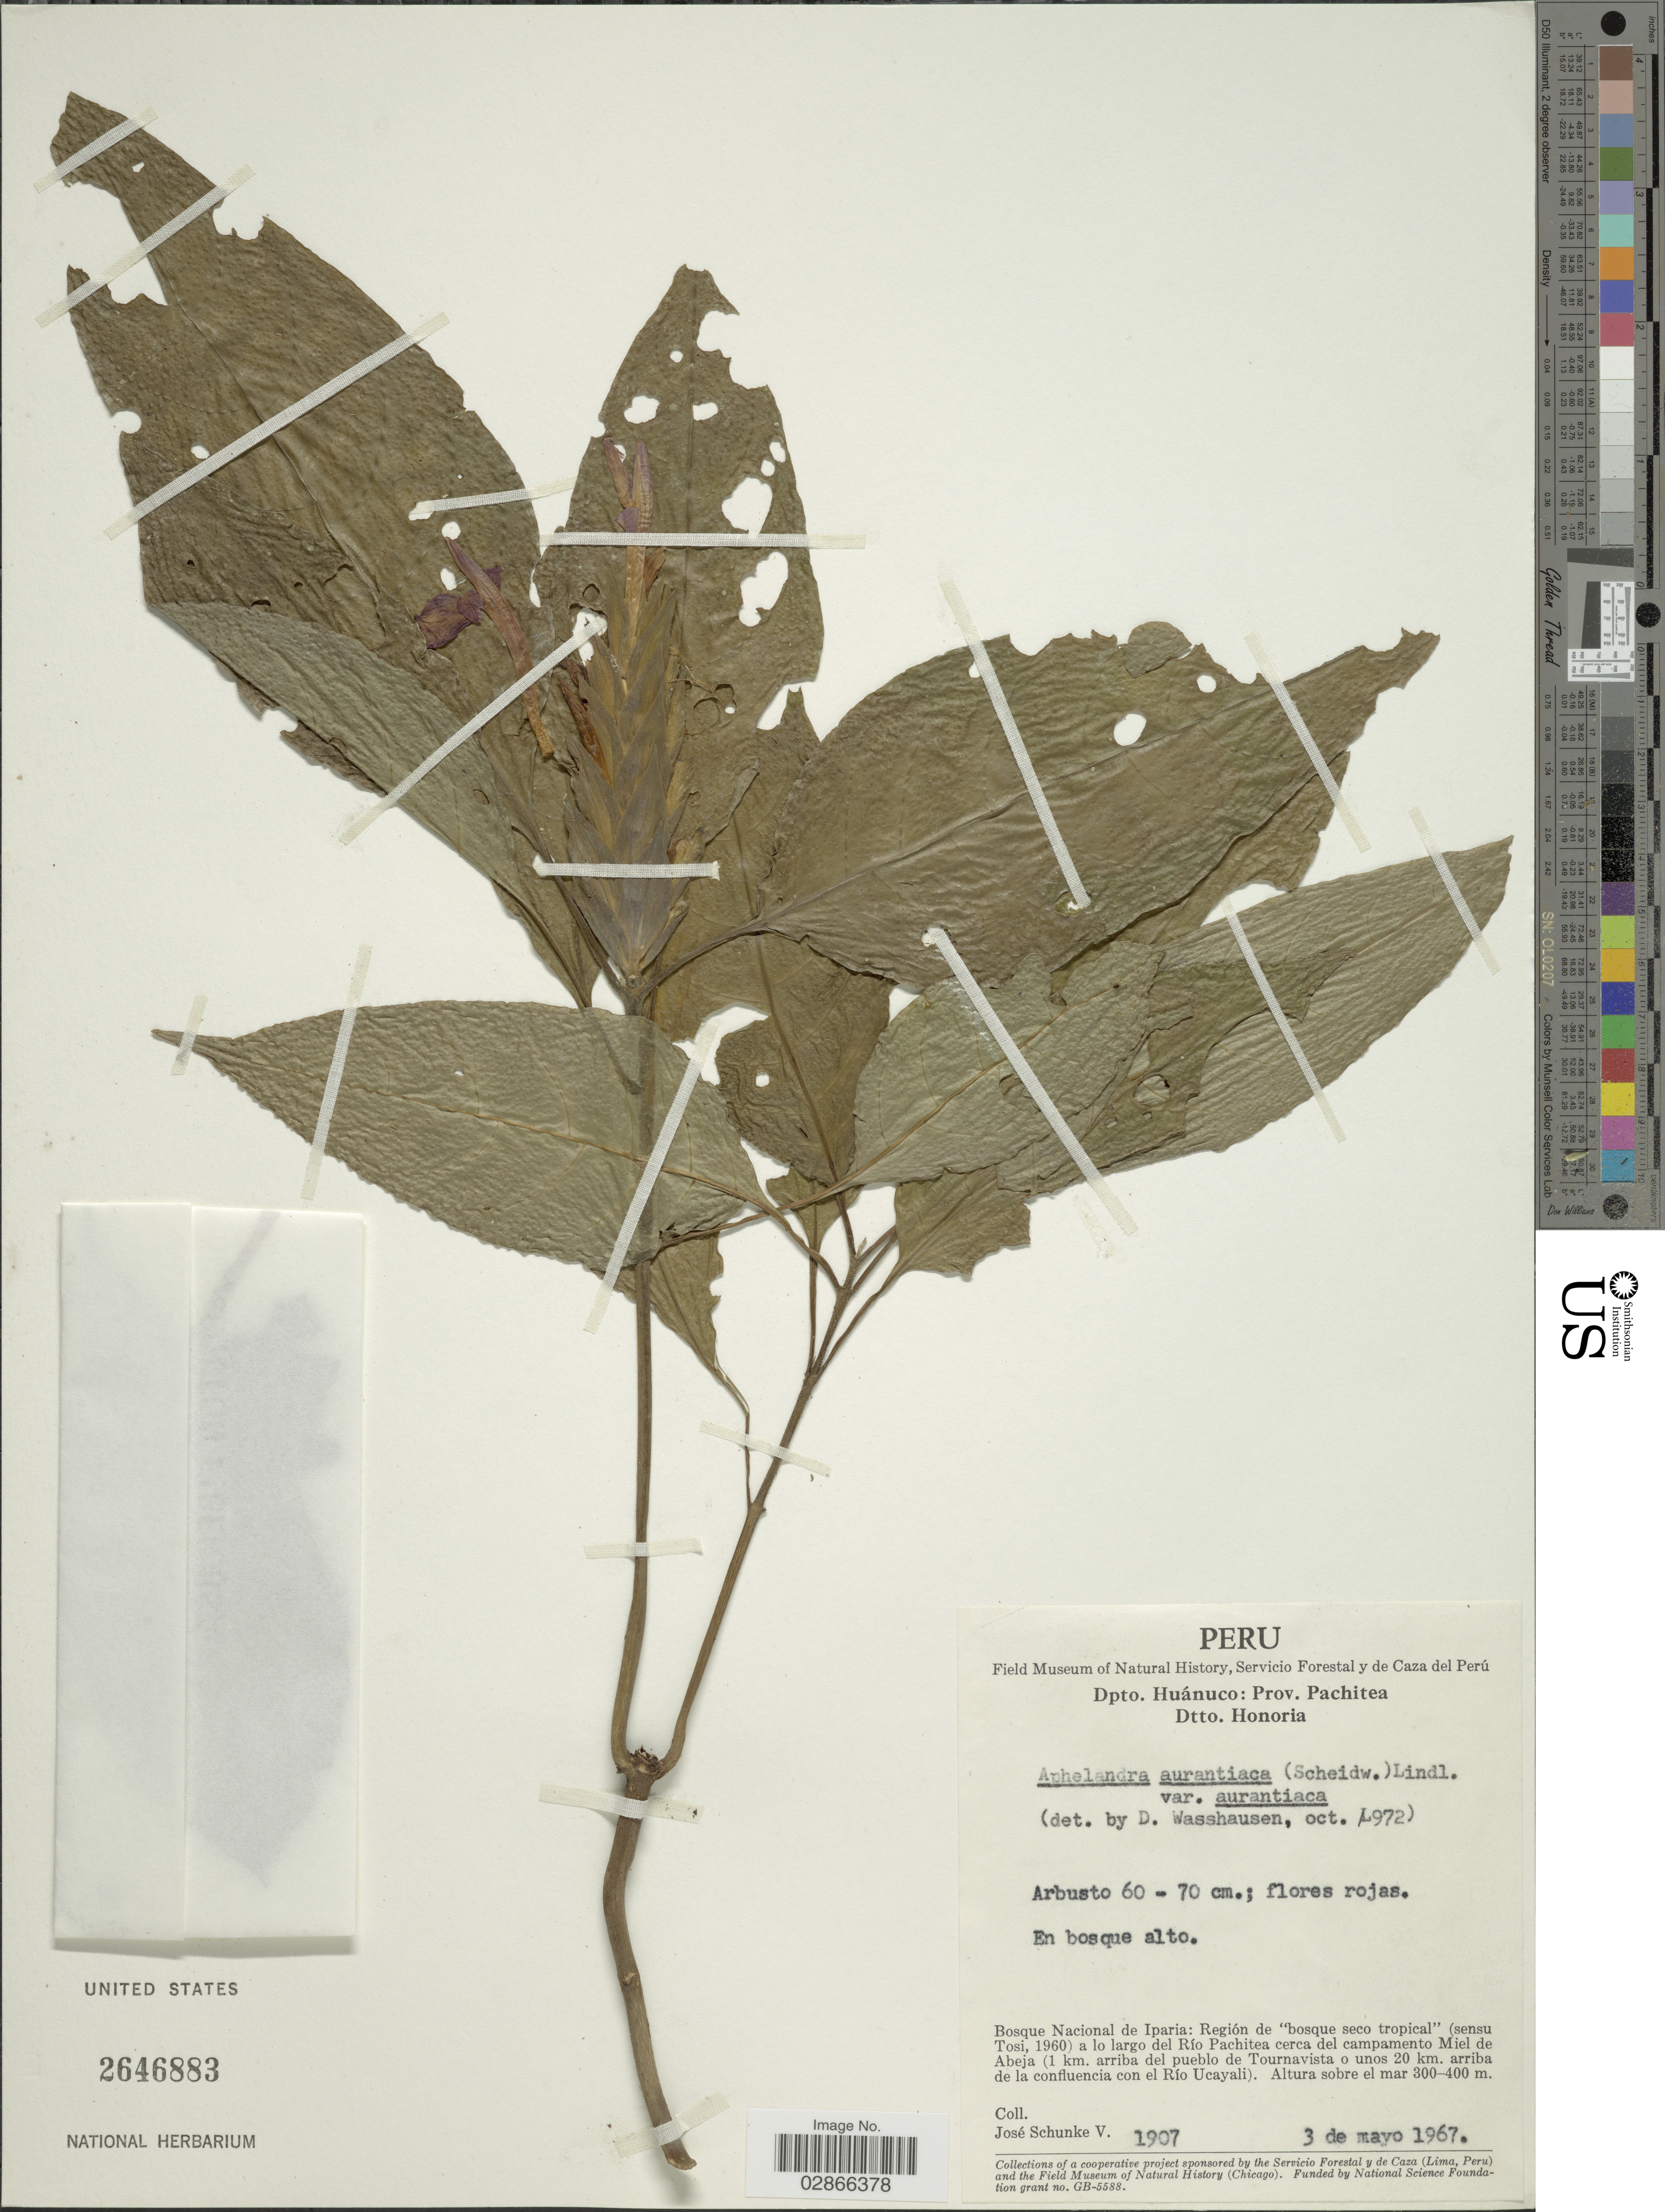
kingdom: Plantae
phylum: Tracheophyta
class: Magnoliopsida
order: Lamiales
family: Acanthaceae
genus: Aphelandra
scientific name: Aphelandra aurantiaca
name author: (Scheidw.) Lindl.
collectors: J. Schunke Vigo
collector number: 1907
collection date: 1967-05-03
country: Peru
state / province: Huánuco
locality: Dpto. Huánuco: Prov. Pachitea. Dtto. Honoria. Bosque Nacional de Iparia: Región de "bosque seco tropical" a lo largo del Río Pachitea cerca del campamento Miel de Abeja (1 km. arriba del pueblo de Tournavista o unos 20 km. arriba de la confluencia con el Río Ucayali).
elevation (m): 300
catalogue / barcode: US 2646883